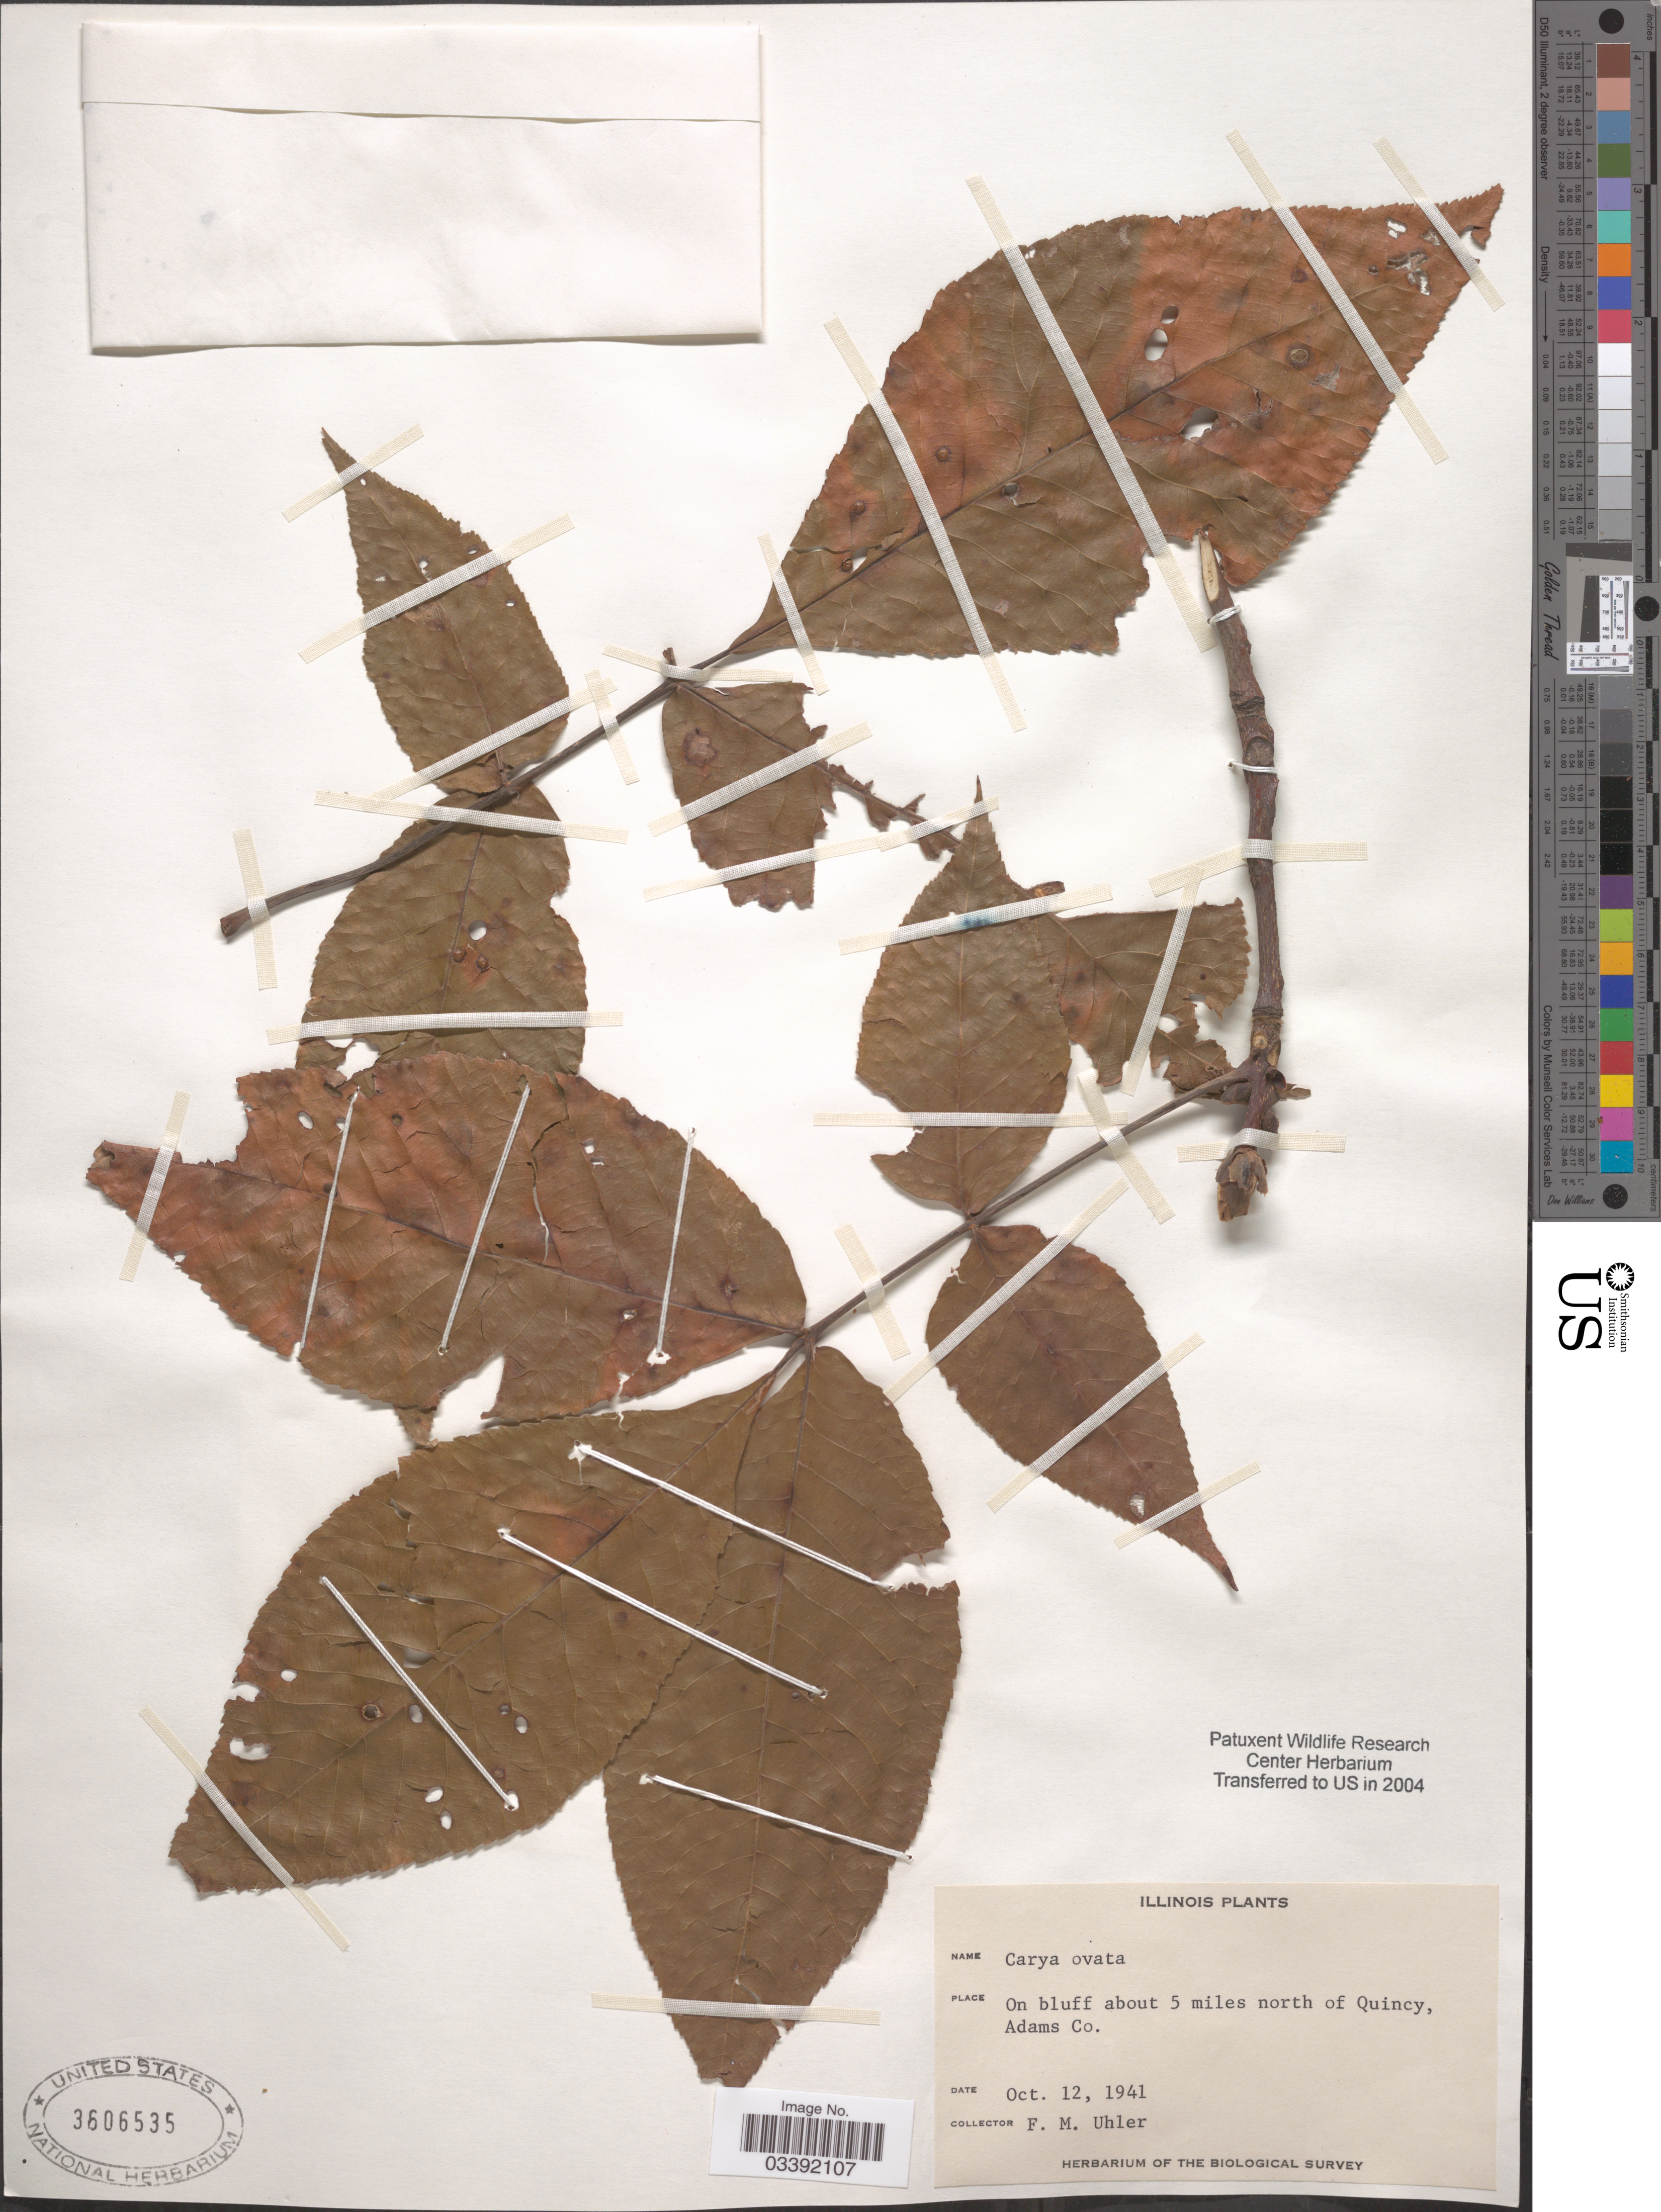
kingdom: Plantae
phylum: Tracheophyta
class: Magnoliopsida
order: Fagales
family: Juglandaceae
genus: Carya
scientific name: Carya ovata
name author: (Mill.) K. Koch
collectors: F. M. Uhler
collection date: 1941-10-12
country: United States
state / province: Illinois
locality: On bluff about 5 miles north of Quincy, Adams Co.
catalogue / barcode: US 3606535